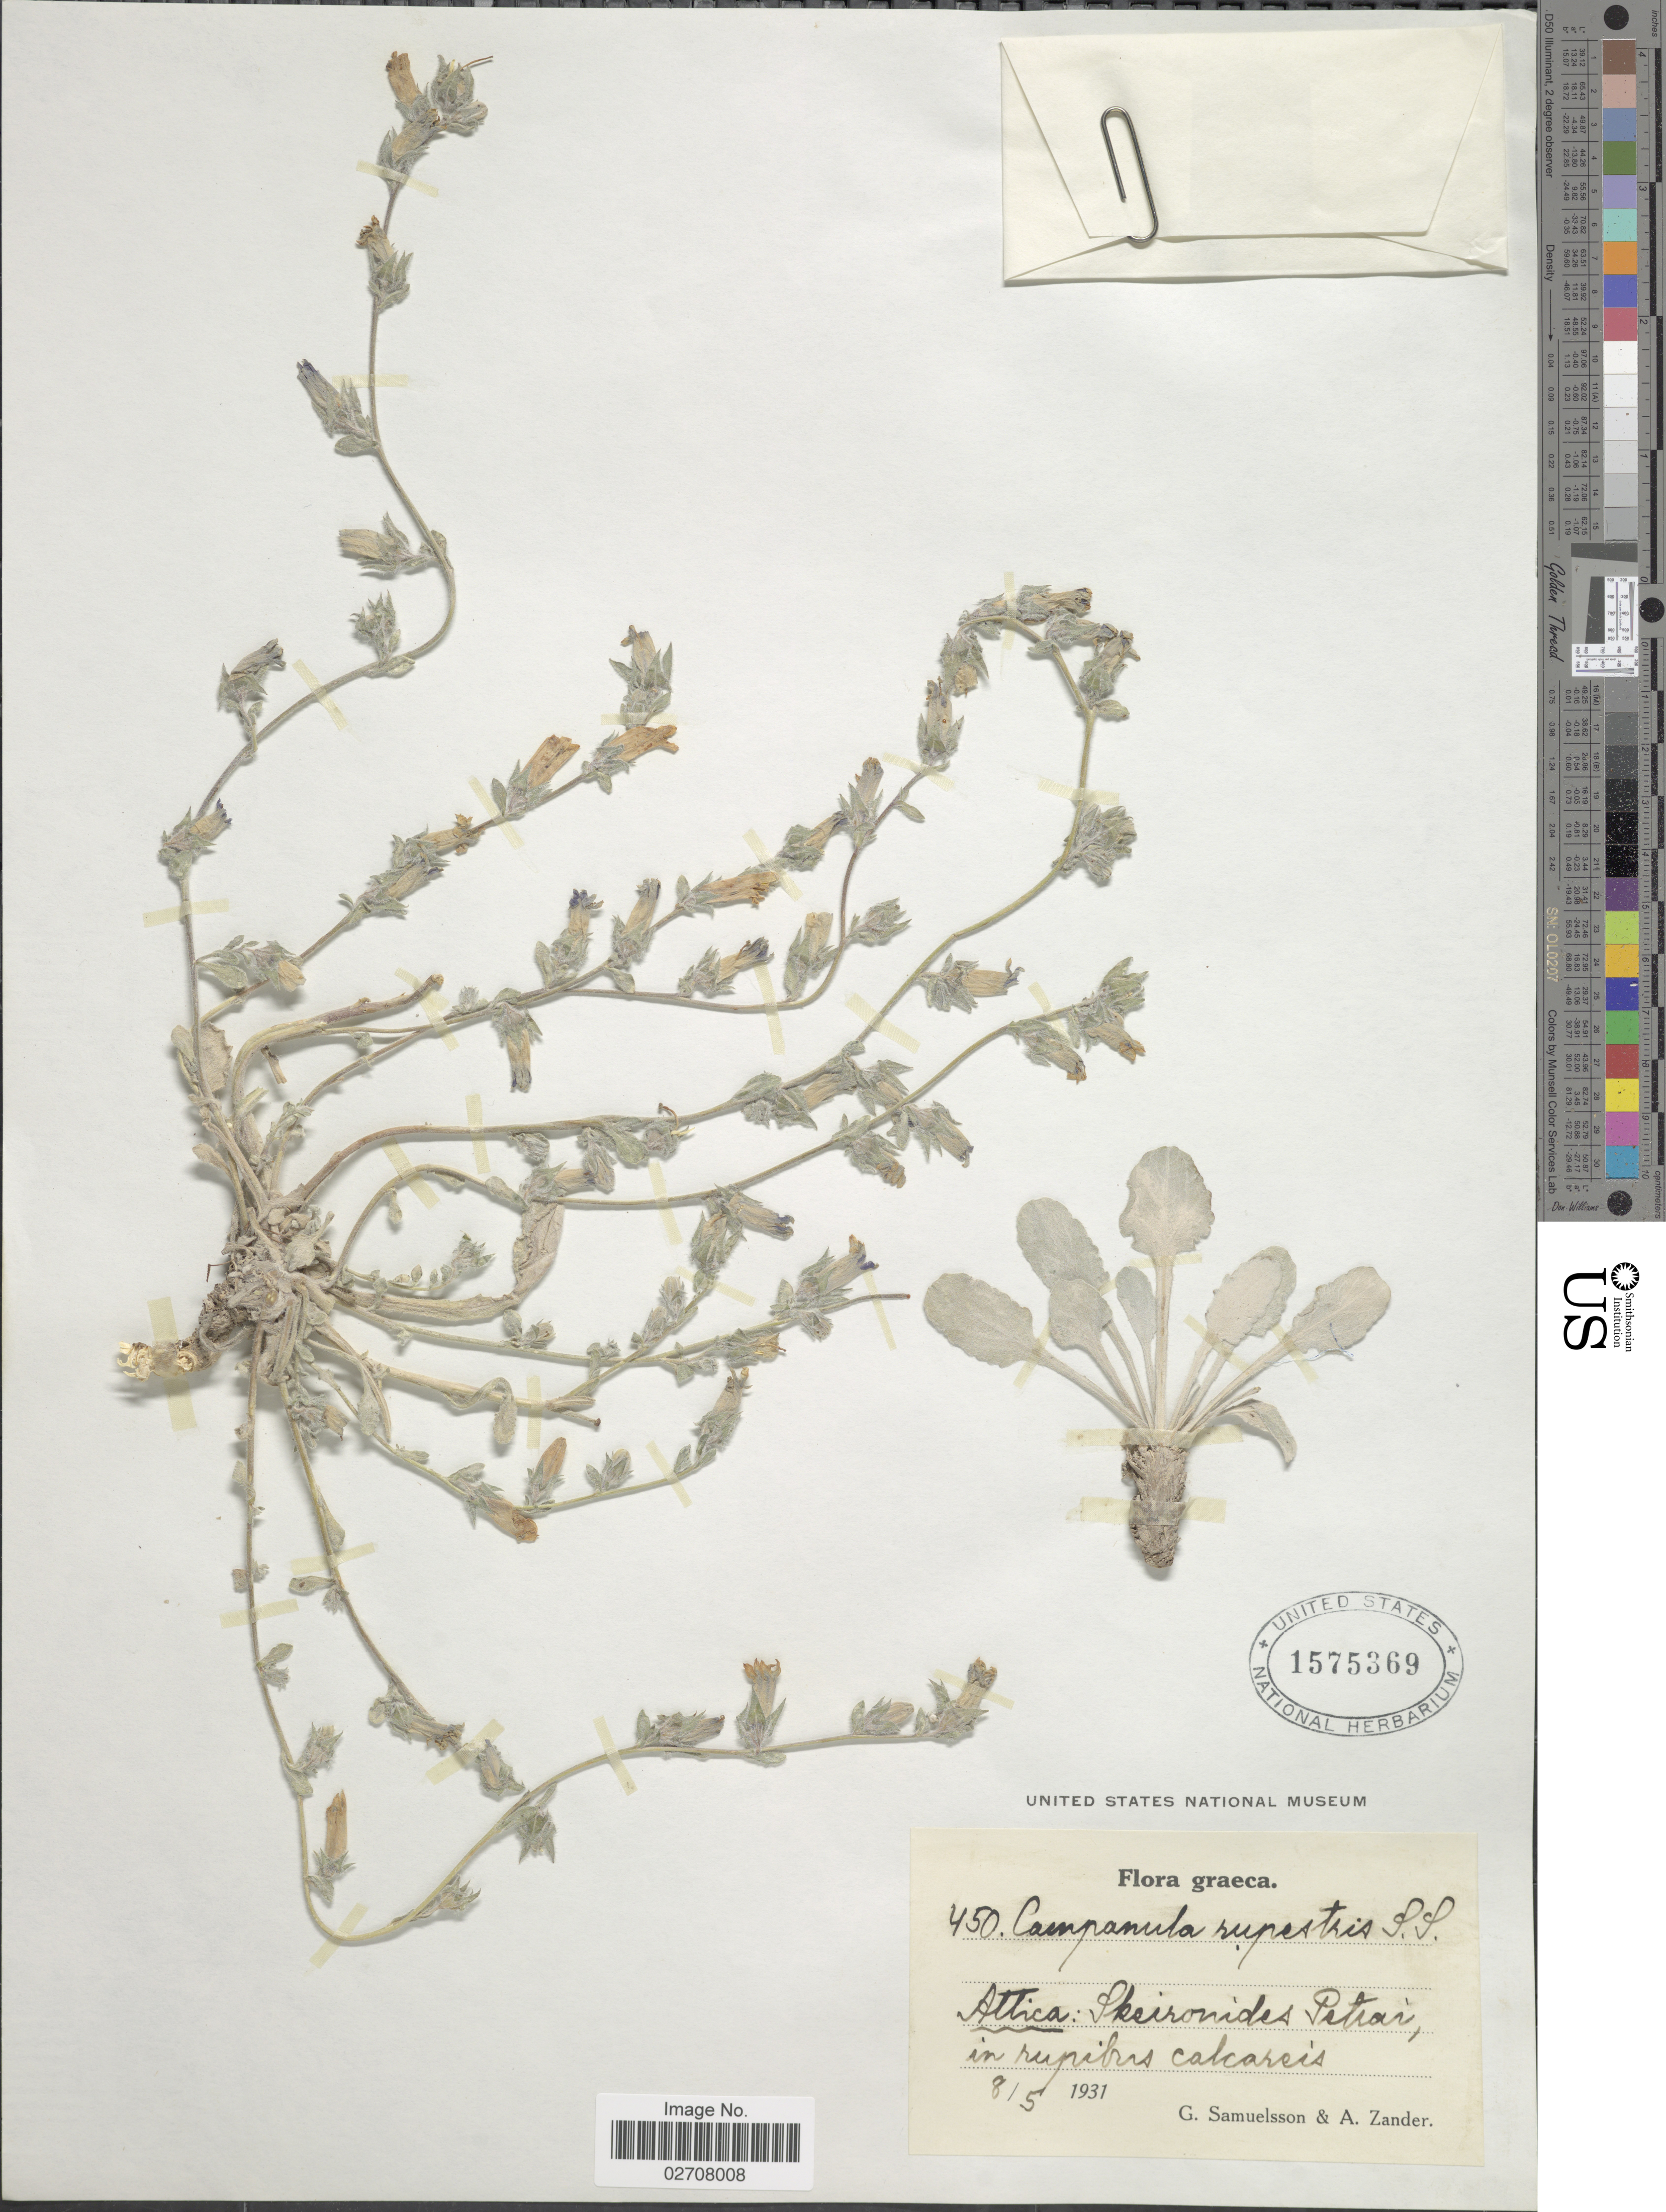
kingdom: Plantae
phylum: Tracheophyta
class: Magnoliopsida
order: Asterales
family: Campanulaceae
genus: Campanula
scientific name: Campanula rupestris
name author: Sm.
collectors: G. Samuelsson & A. Zander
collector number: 450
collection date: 1931-05-08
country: Greece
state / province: Attica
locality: Graeca: Skeironides Petrai, in rupibus calcareis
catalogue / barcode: US 1575369